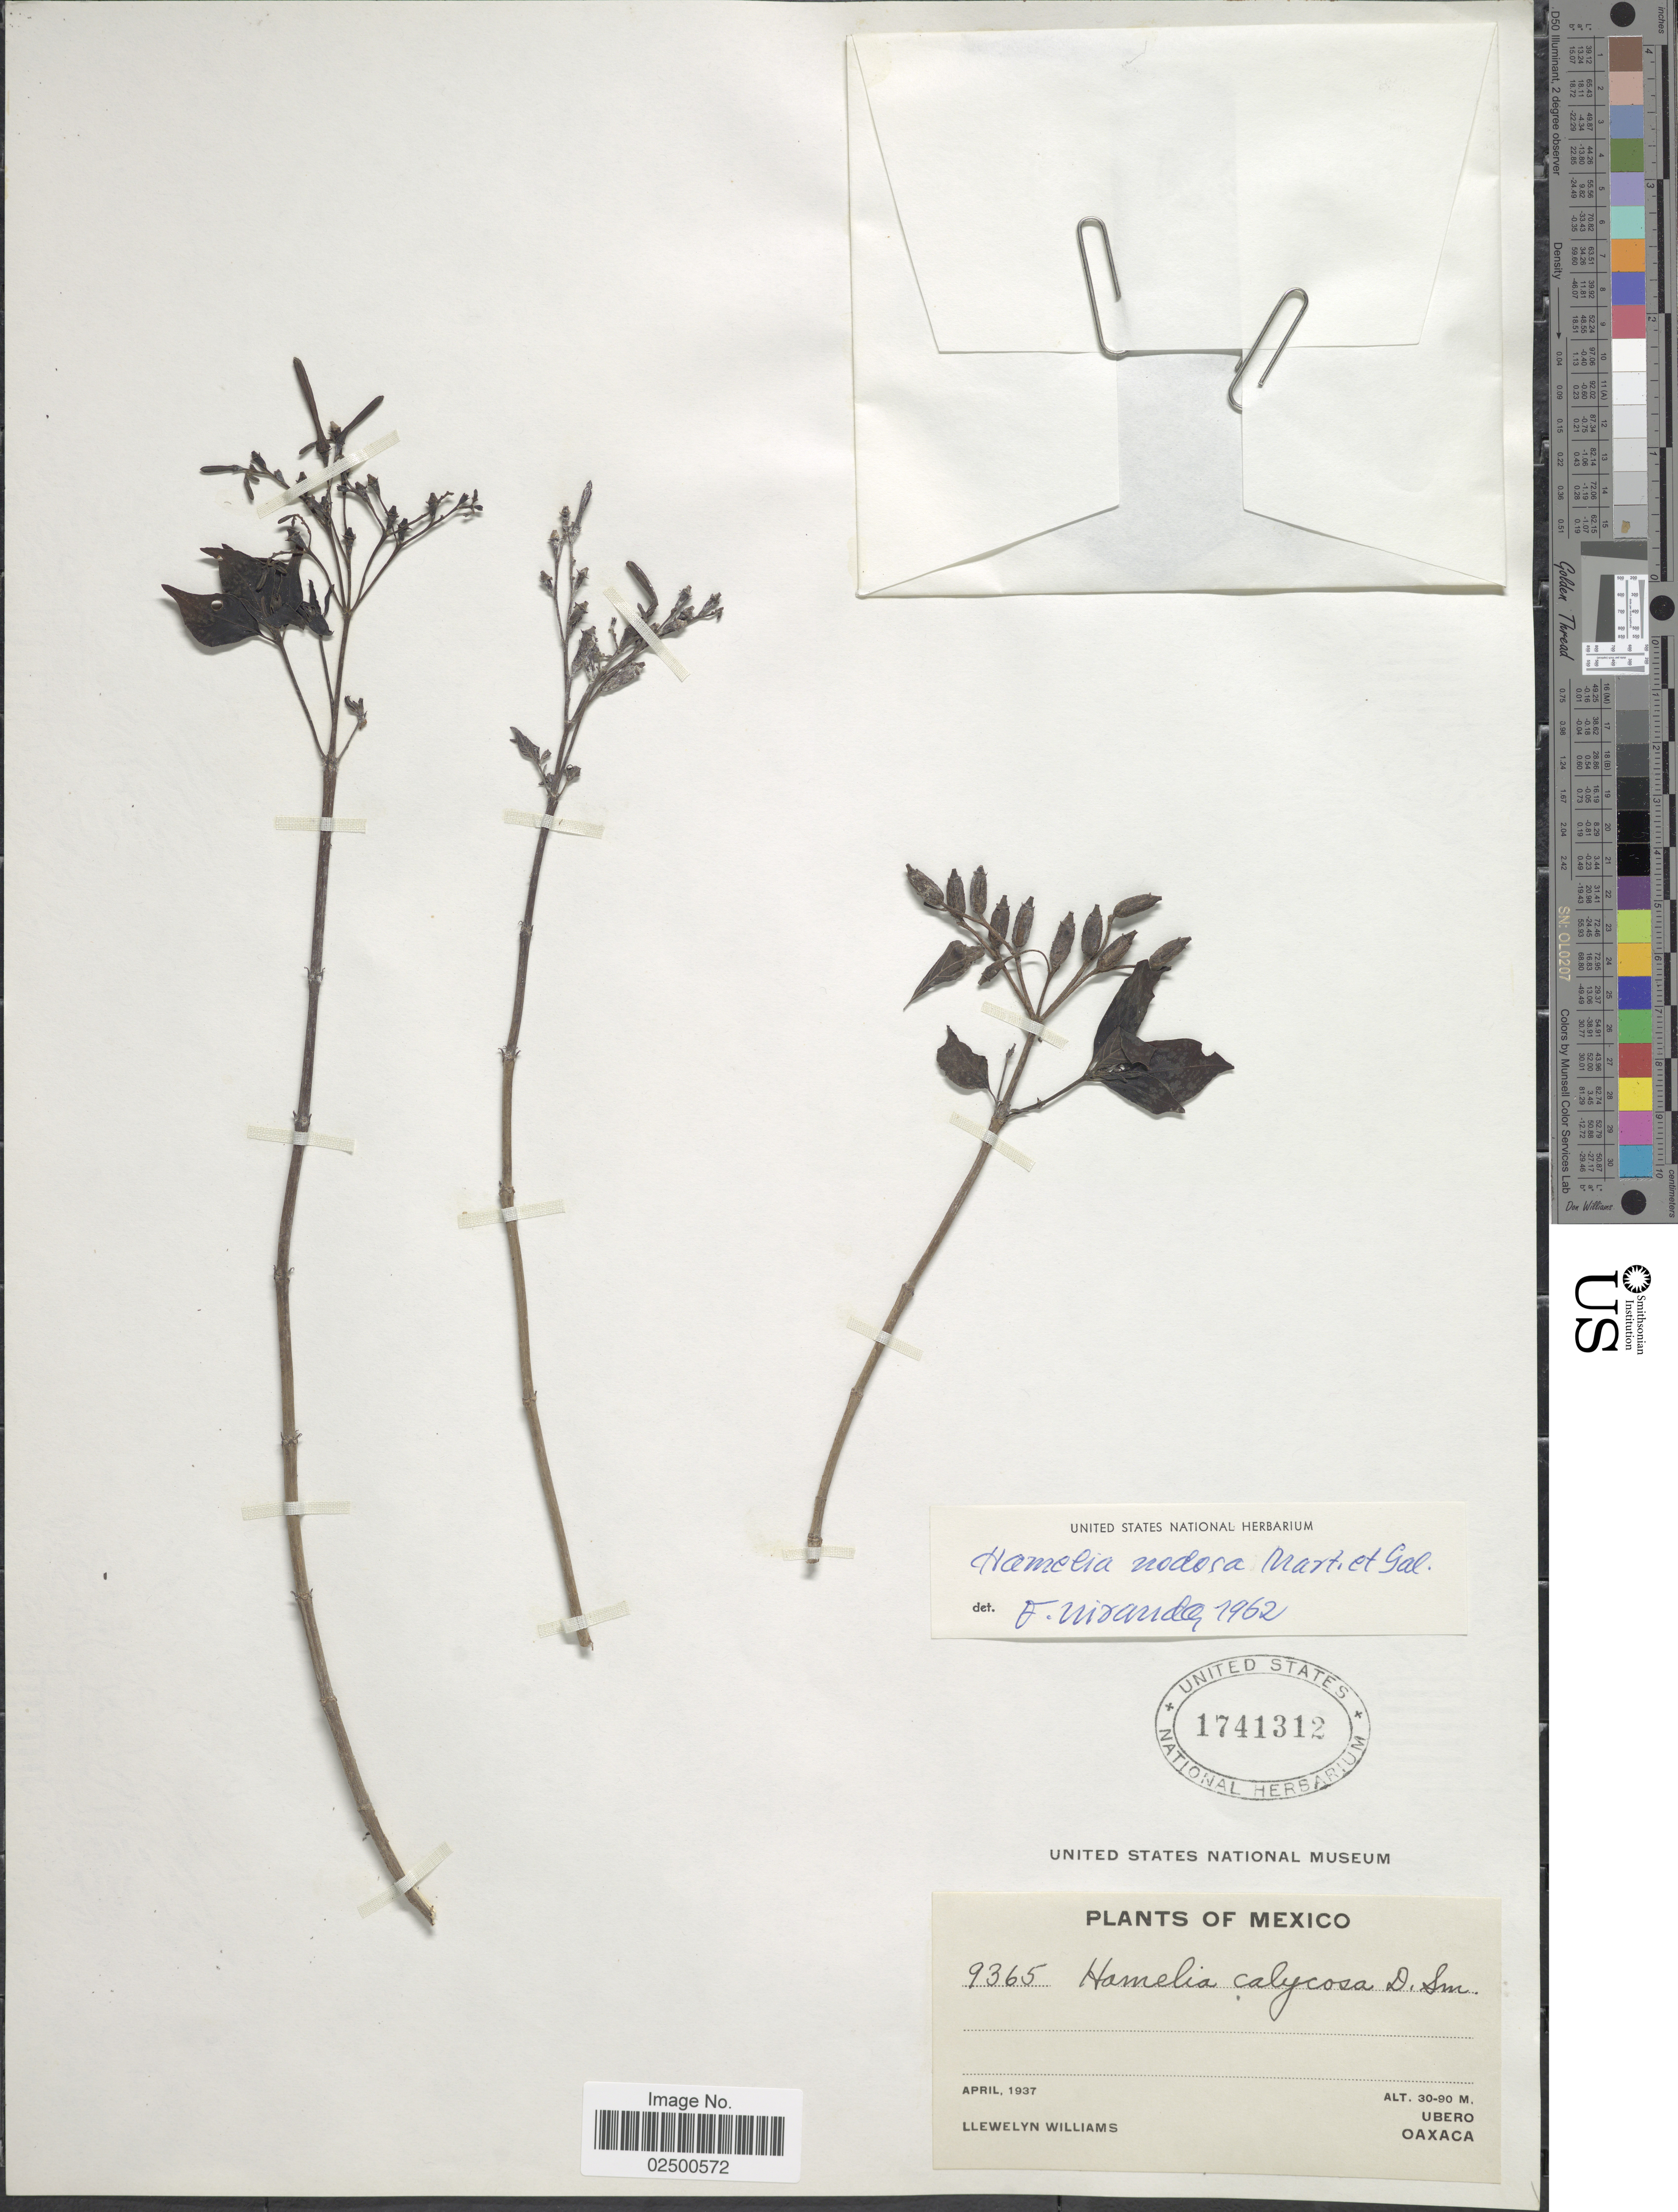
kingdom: Plantae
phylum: Tracheophyta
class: Magnoliopsida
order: Gentianales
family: Rubiaceae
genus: Hamelia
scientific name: Hamelia nodosa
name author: M. Martens & Galeotti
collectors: Ll. Williams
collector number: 9365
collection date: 1937-04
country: Mexico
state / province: Oaxaca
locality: Ubero.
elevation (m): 30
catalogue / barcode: US 1741312